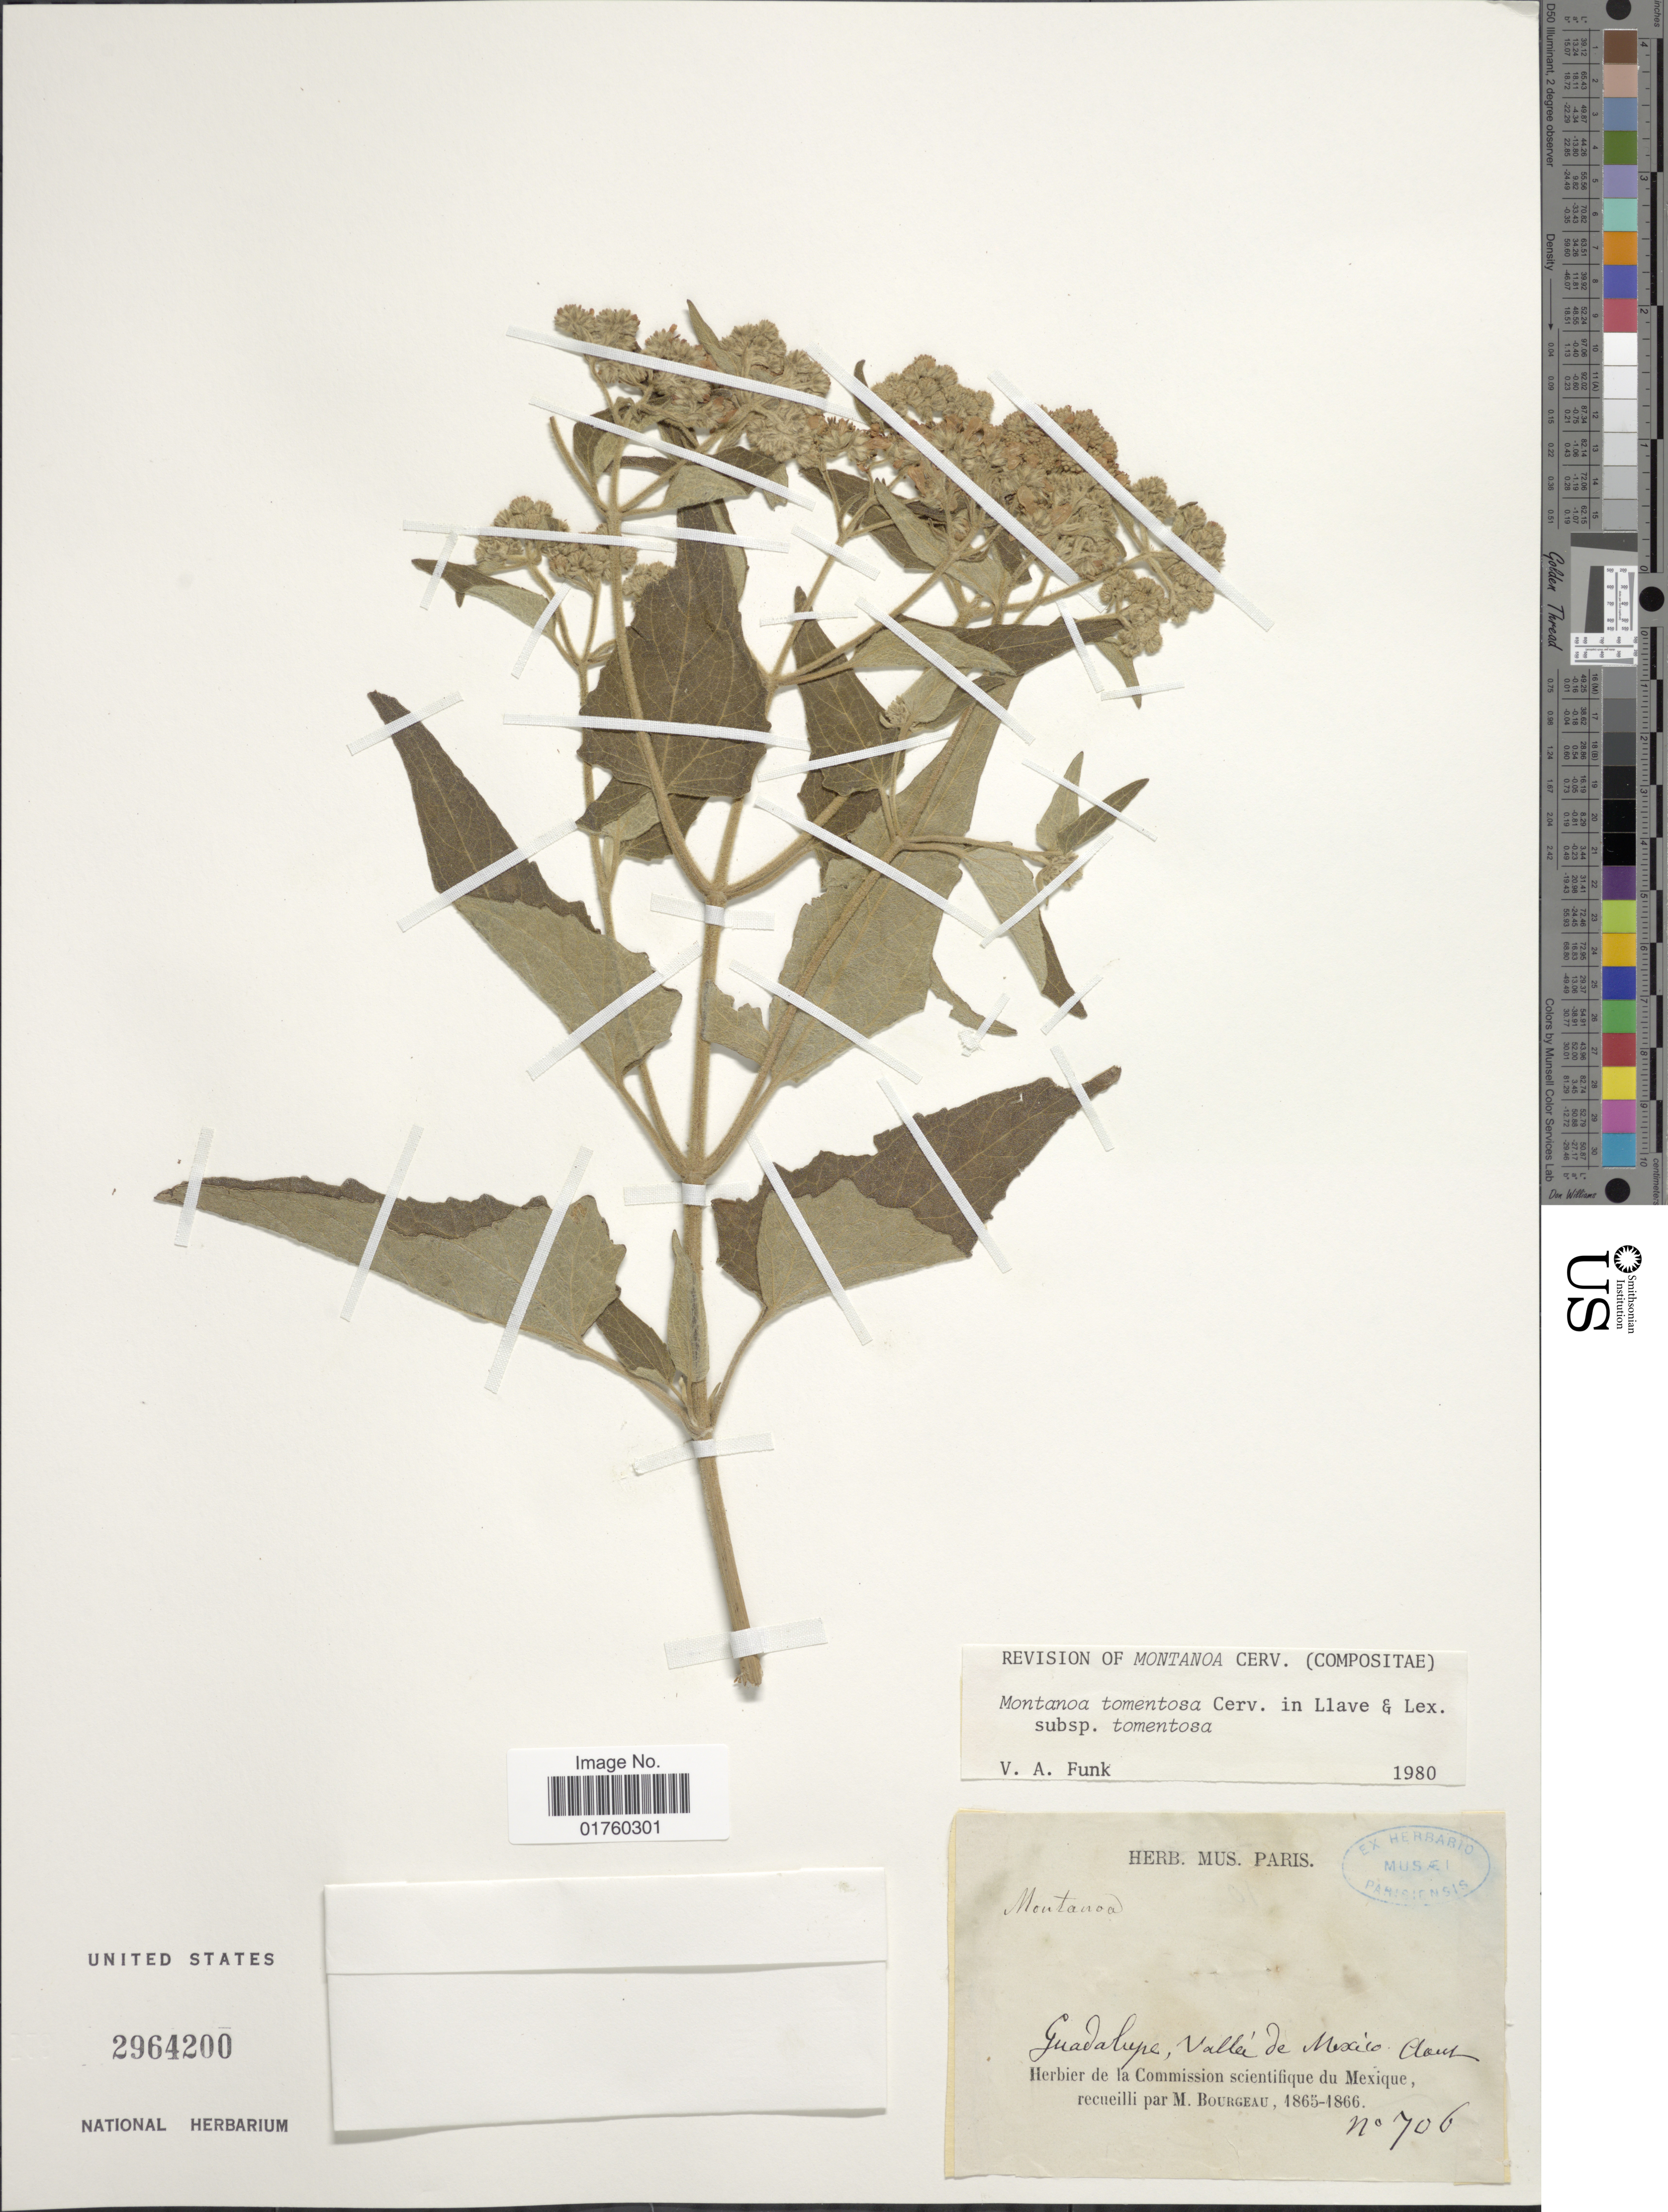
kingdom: Plantae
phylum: Tracheophyta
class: Magnoliopsida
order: Asterales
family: Asteraceae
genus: Montanoa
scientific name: Montanoa tomentosa subsp. tomentosa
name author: Cerv.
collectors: M. Bourgeau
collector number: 706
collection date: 1865-08/1866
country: Mexico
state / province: Baja California Sur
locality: Guadalupe, Vallee de Mexico.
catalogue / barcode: US 2964200